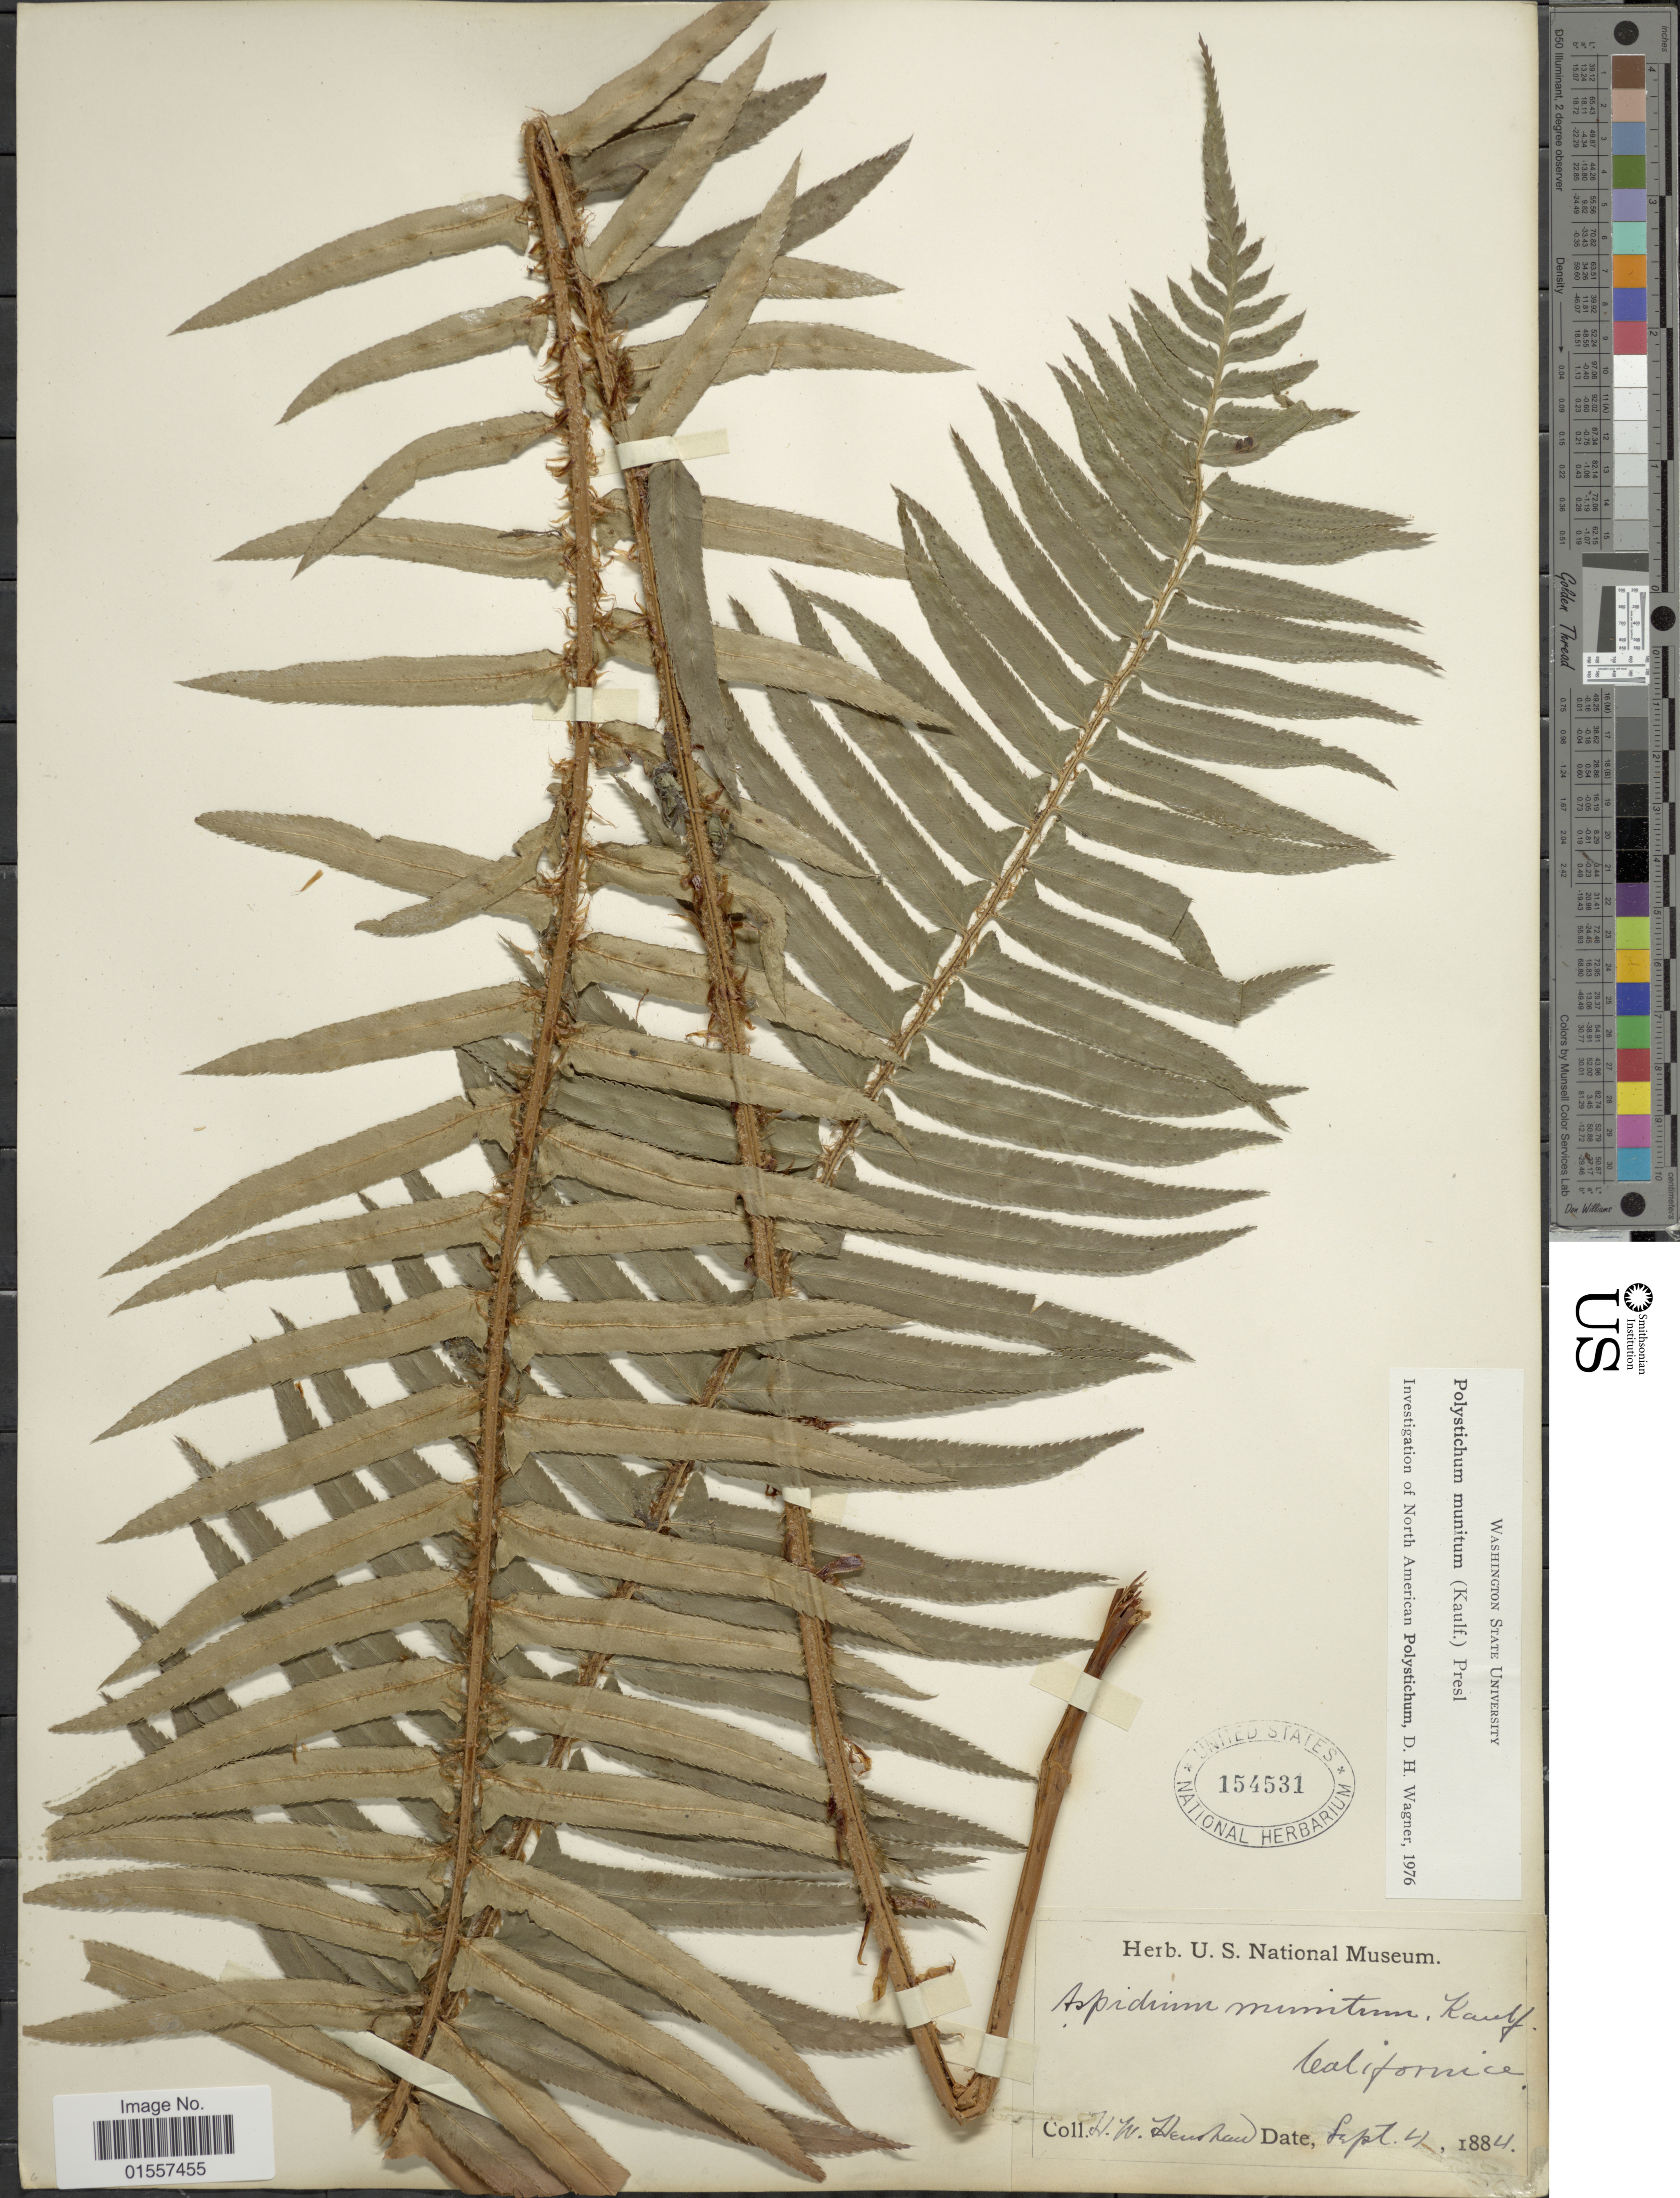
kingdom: Plantae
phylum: Tracheophyta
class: Polypodiopsida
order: Polypodiales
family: Dryopteridaceae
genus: Polystichum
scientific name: Polystichum munitum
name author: (Kaulf.) C. Presl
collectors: H. Henshaw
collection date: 1884-09-04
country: United States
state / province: California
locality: California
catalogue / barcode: US 154531